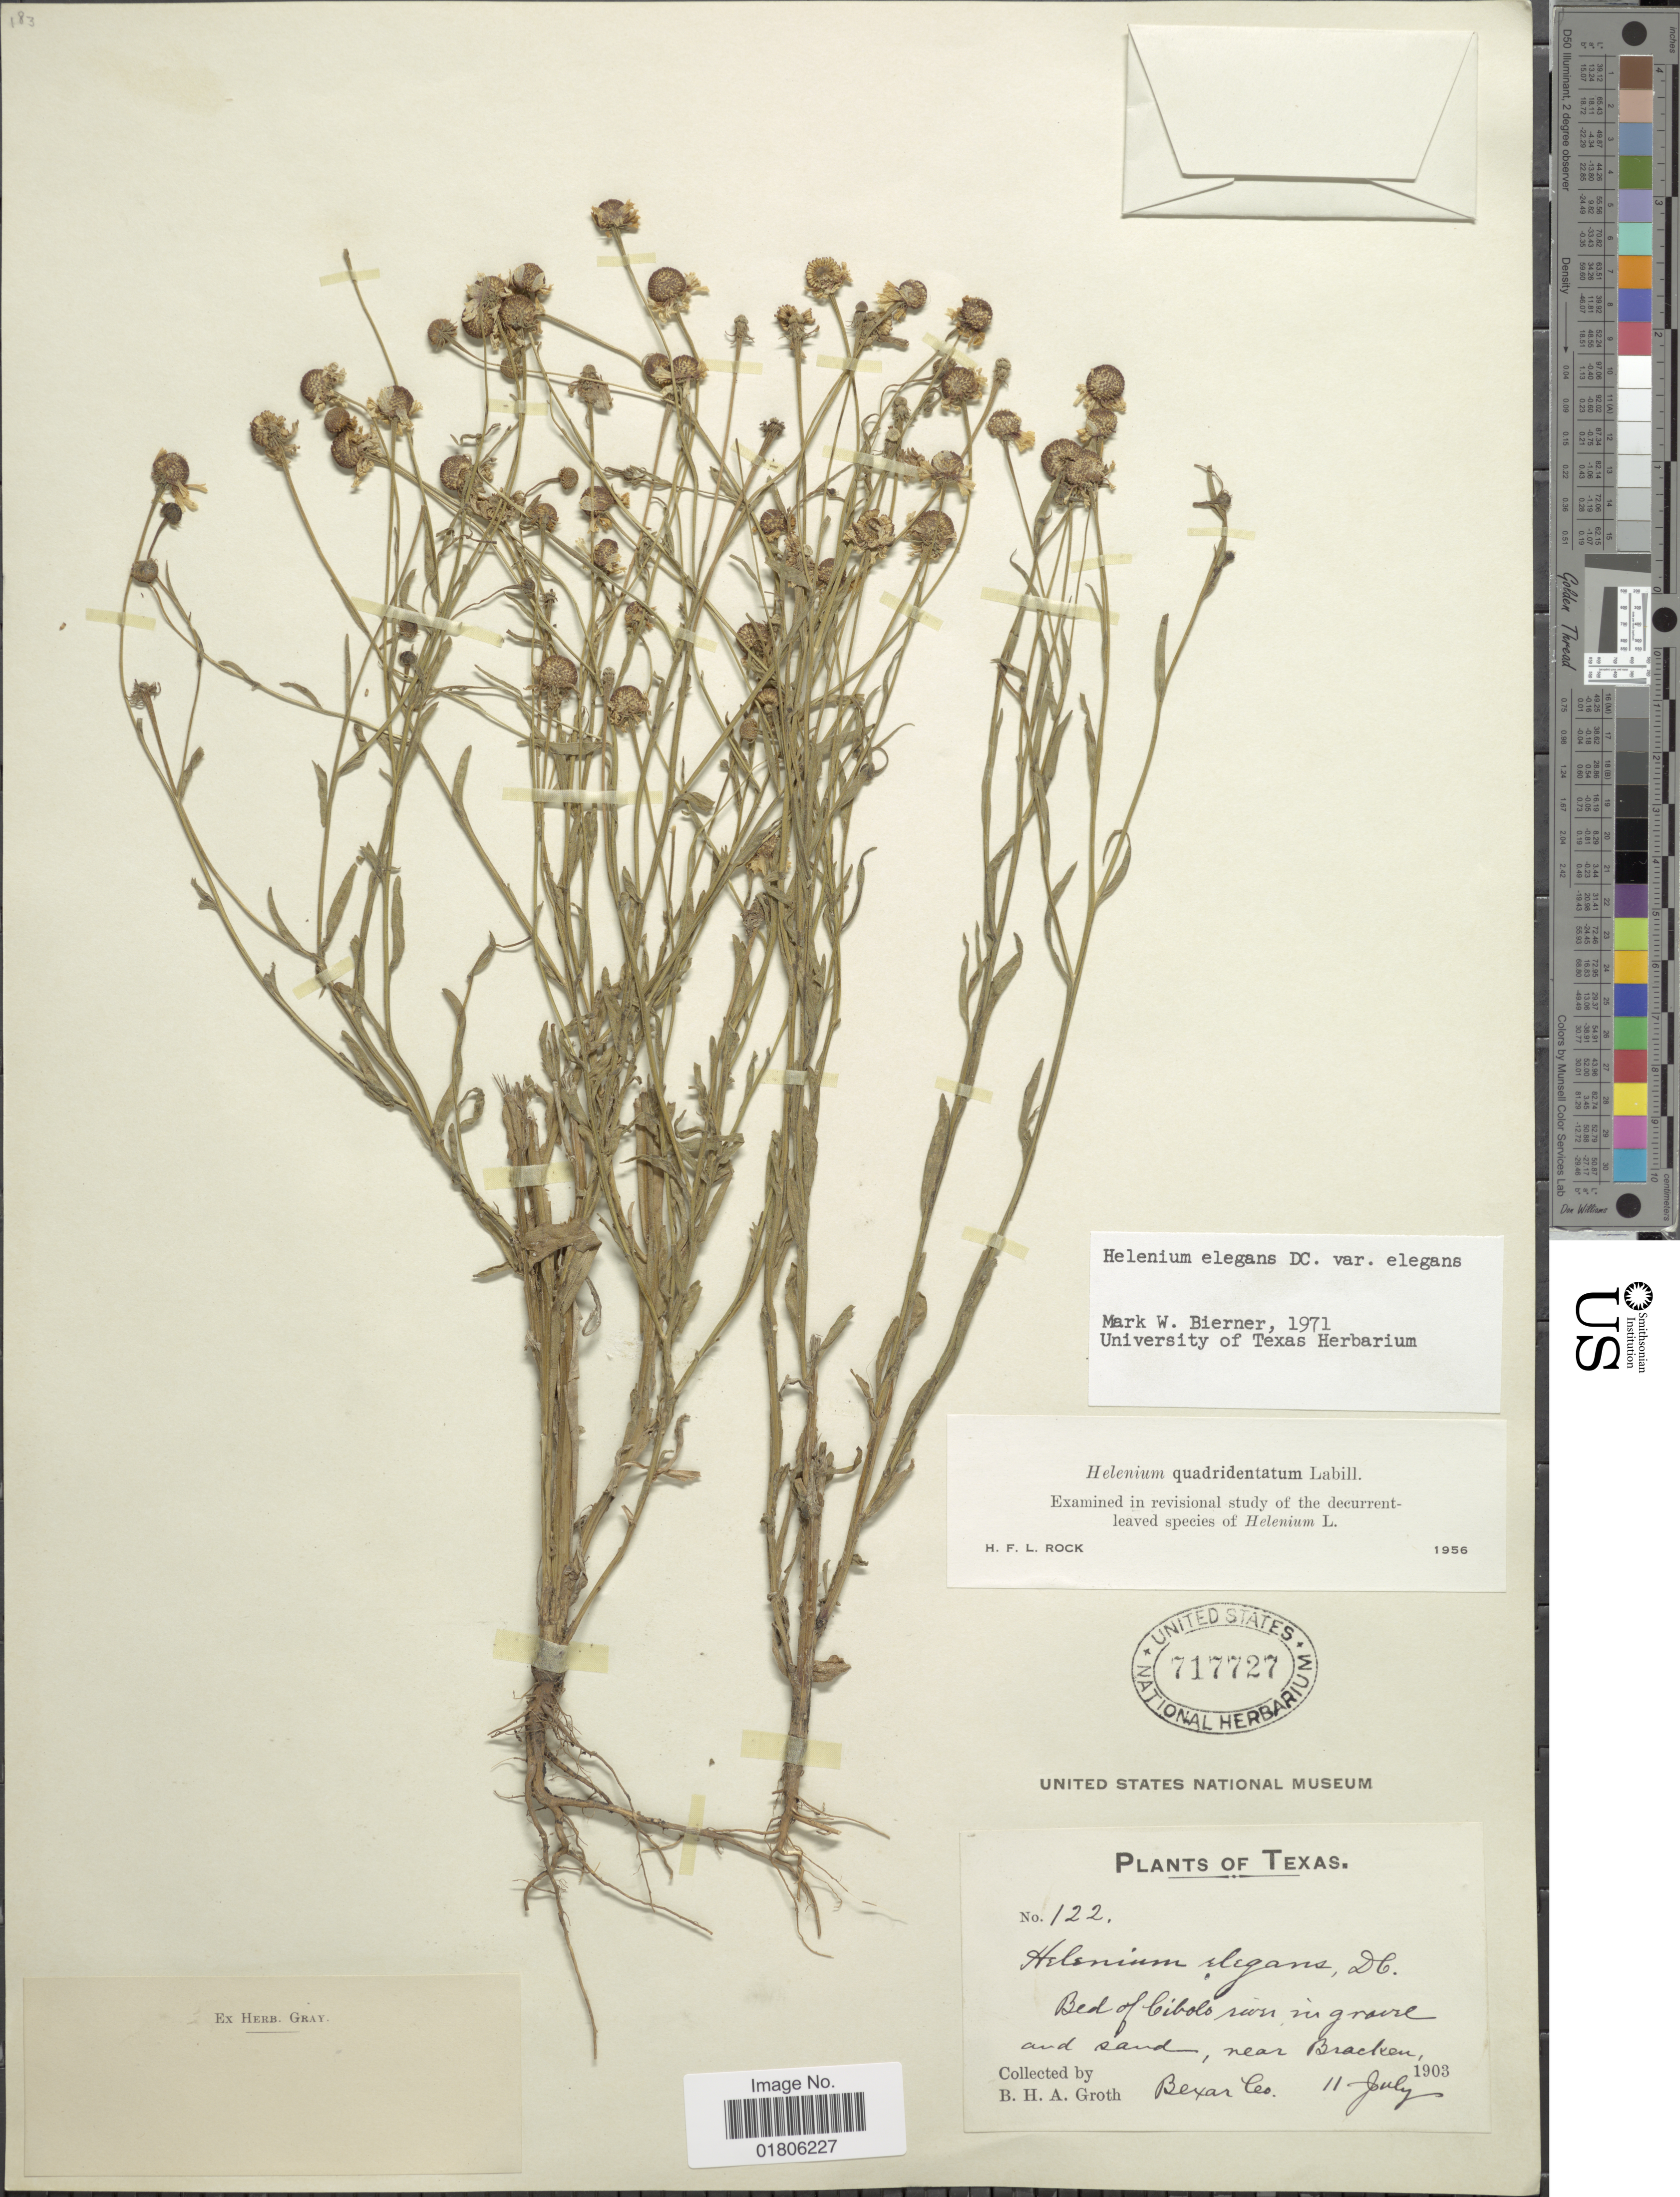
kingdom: Plantae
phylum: Tracheophyta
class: Magnoliopsida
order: Asterales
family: Asteraceae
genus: Helenium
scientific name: Helenium elegans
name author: DC.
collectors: B. Groth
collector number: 122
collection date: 1903-07-11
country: United States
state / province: Texas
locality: Bed of Cibols, river in gravel and and, near Bracken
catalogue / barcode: US 717727